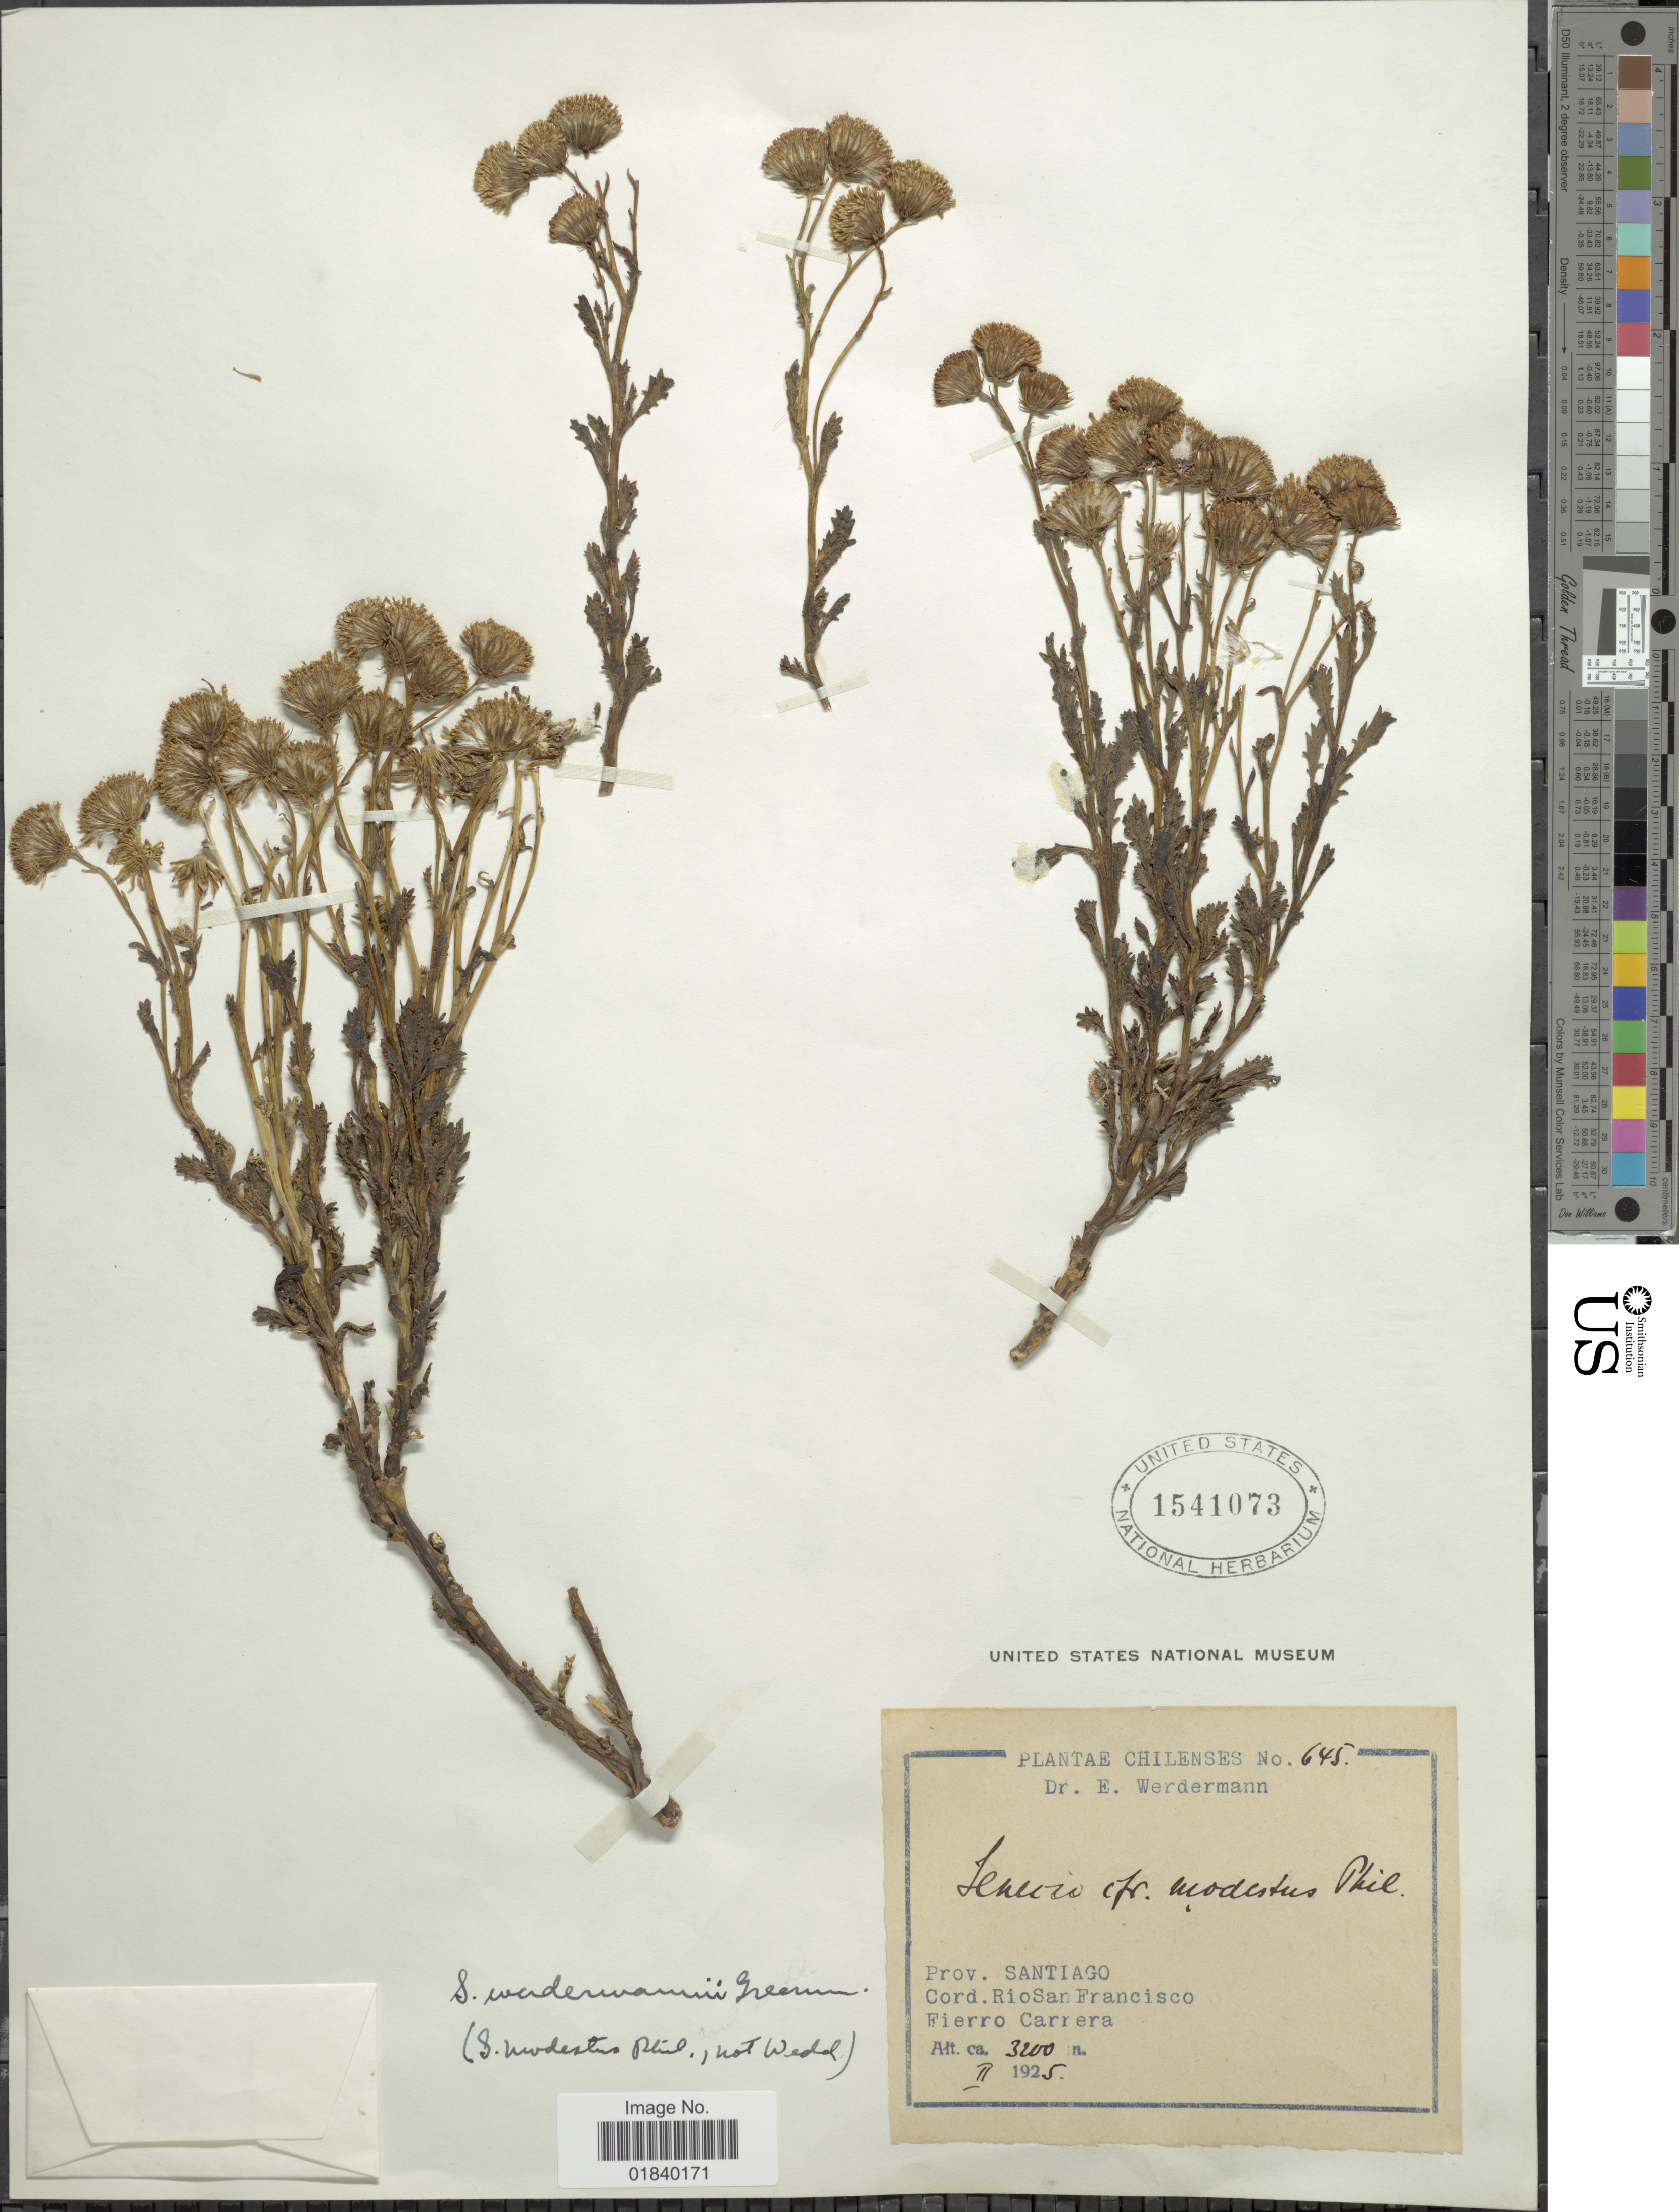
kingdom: Plantae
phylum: Tracheophyta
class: Magnoliopsida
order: Asterales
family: Asteraceae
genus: Senecio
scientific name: Senecio werdermannii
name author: Greenm.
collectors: E. Werdermann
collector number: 645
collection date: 1925-02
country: Chile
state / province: Región Metropolitana (RM)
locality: Chilenses. Prov. Santiago. Cord. RioSan Francisco. Fierro Carrera.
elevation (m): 3200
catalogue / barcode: US 1541073